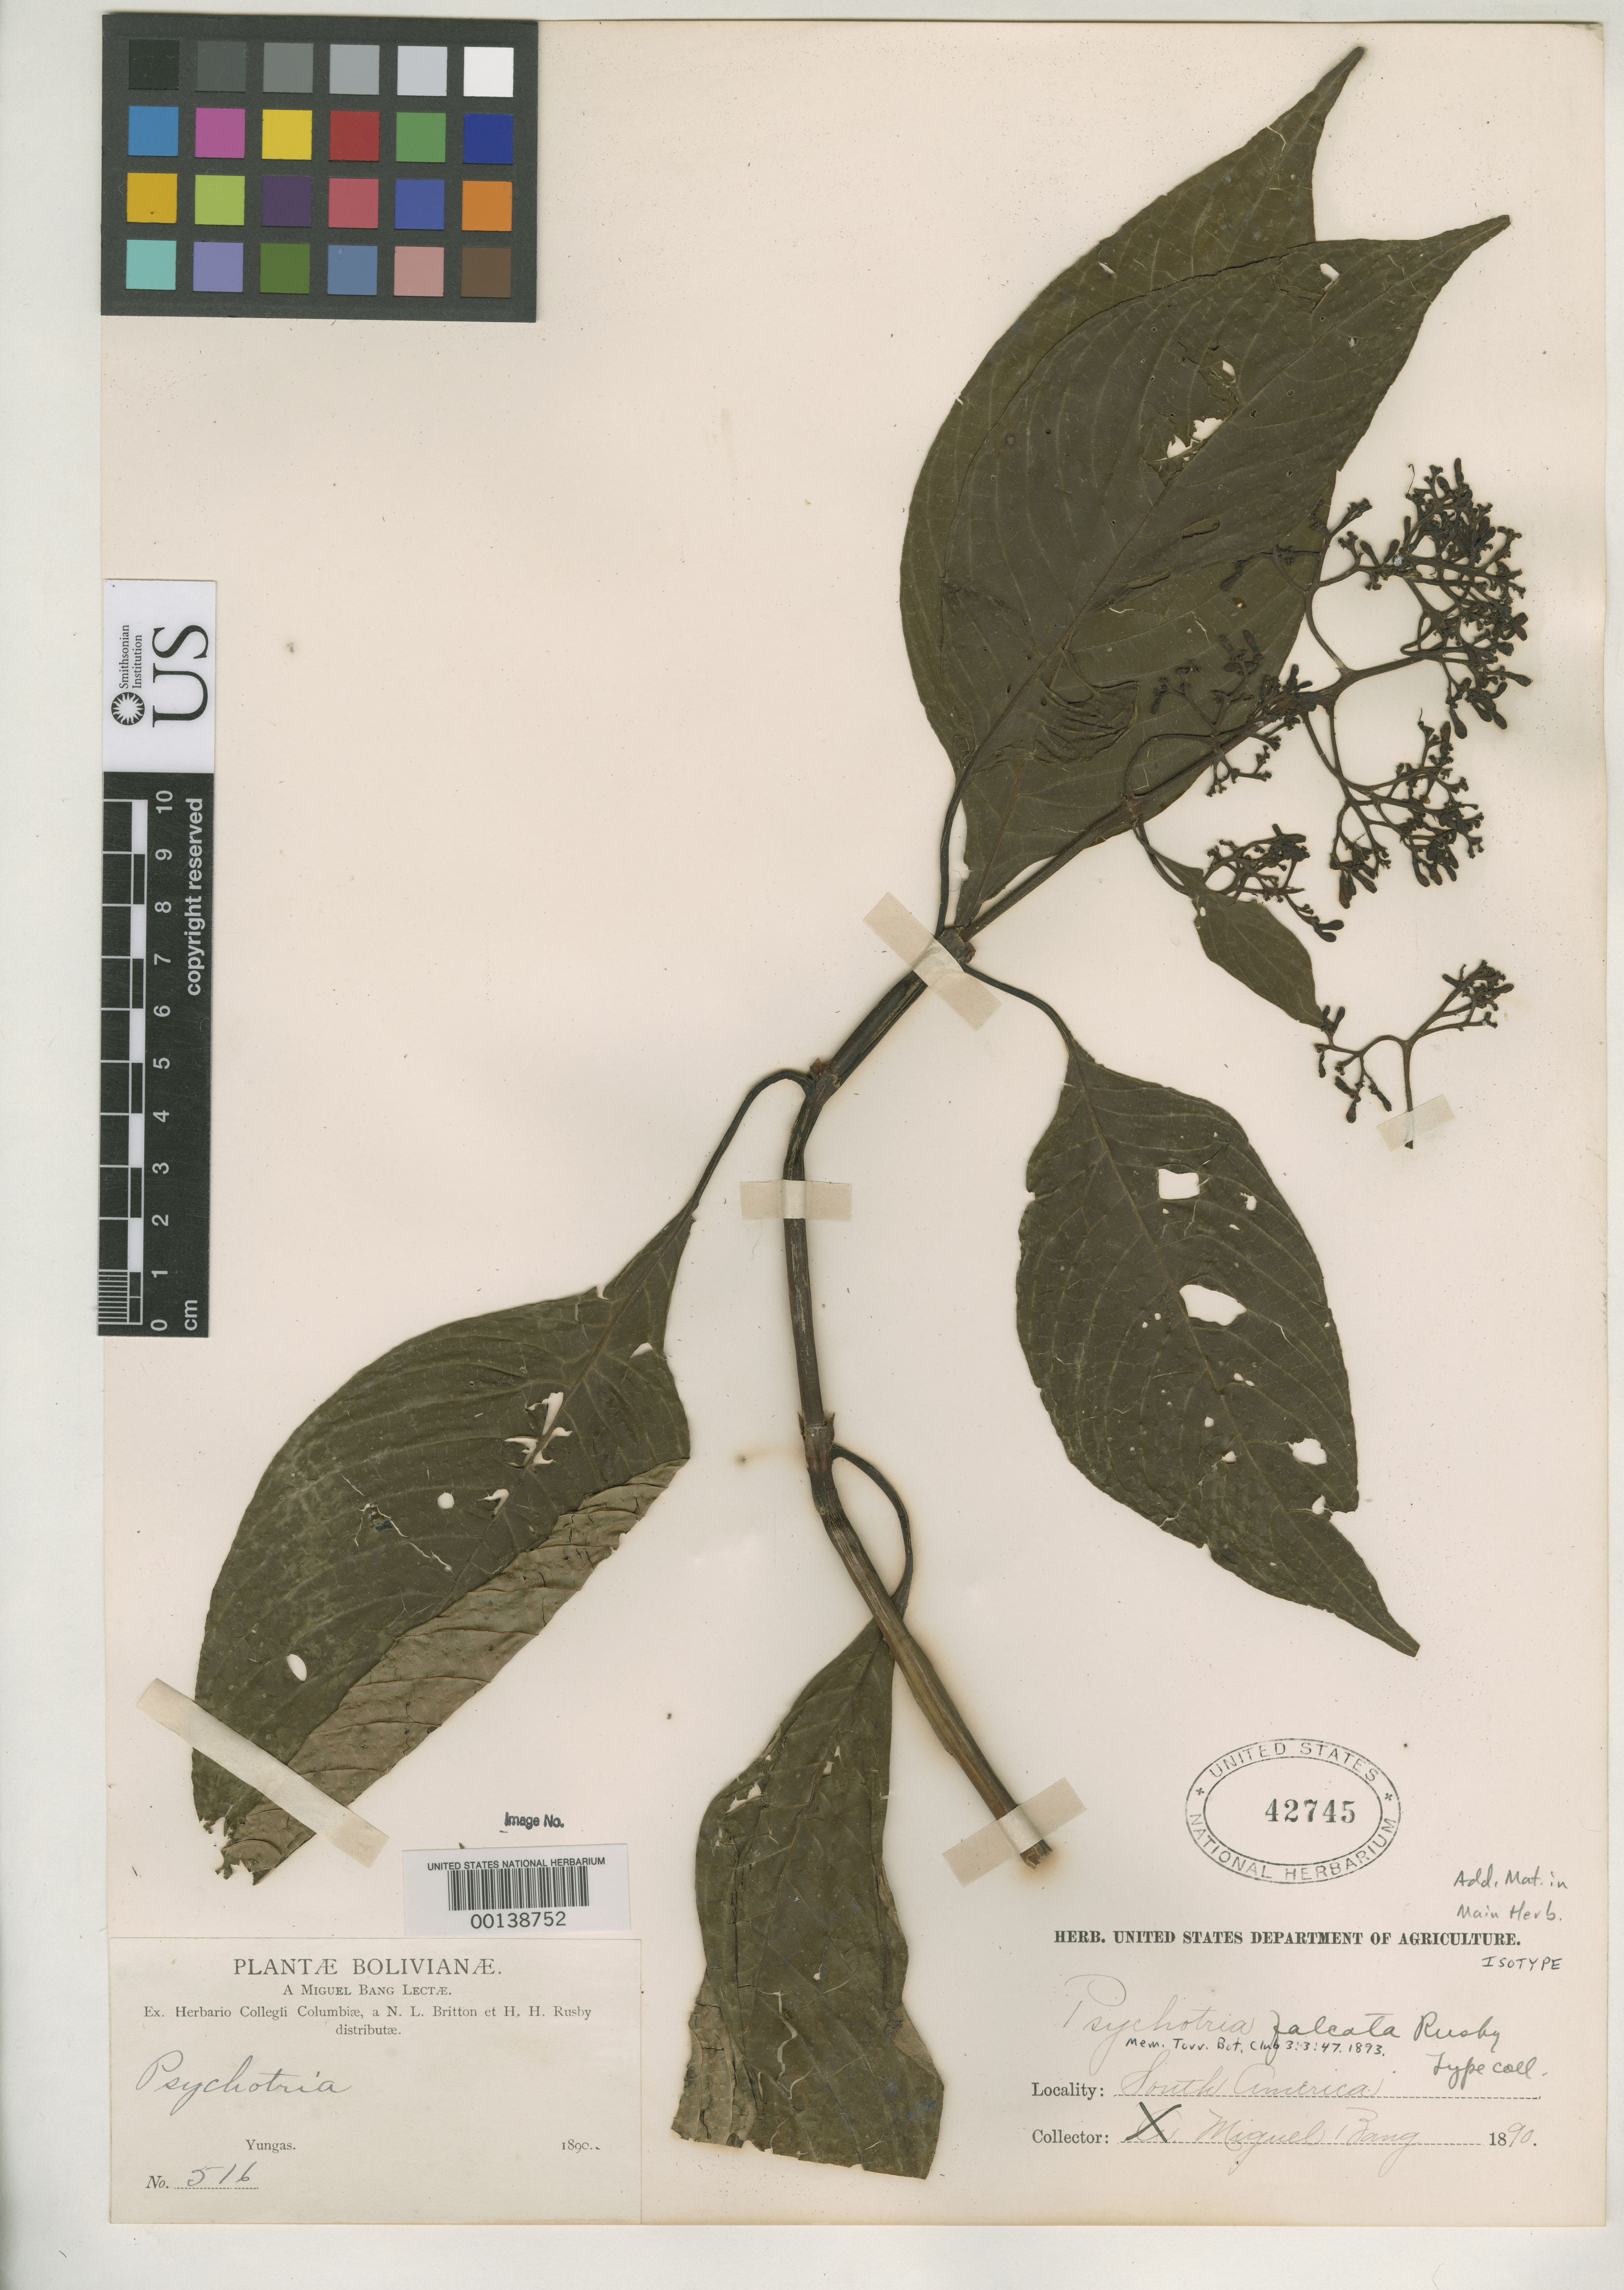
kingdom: Plantae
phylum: Tracheophyta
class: Magnoliopsida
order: Gentianales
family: Rubiaceae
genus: Psychotria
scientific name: Psychotria falcata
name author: Rusby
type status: Isotype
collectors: M. Bang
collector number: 516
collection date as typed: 1890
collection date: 1890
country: Bolivia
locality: Yungas.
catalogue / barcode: US 42745